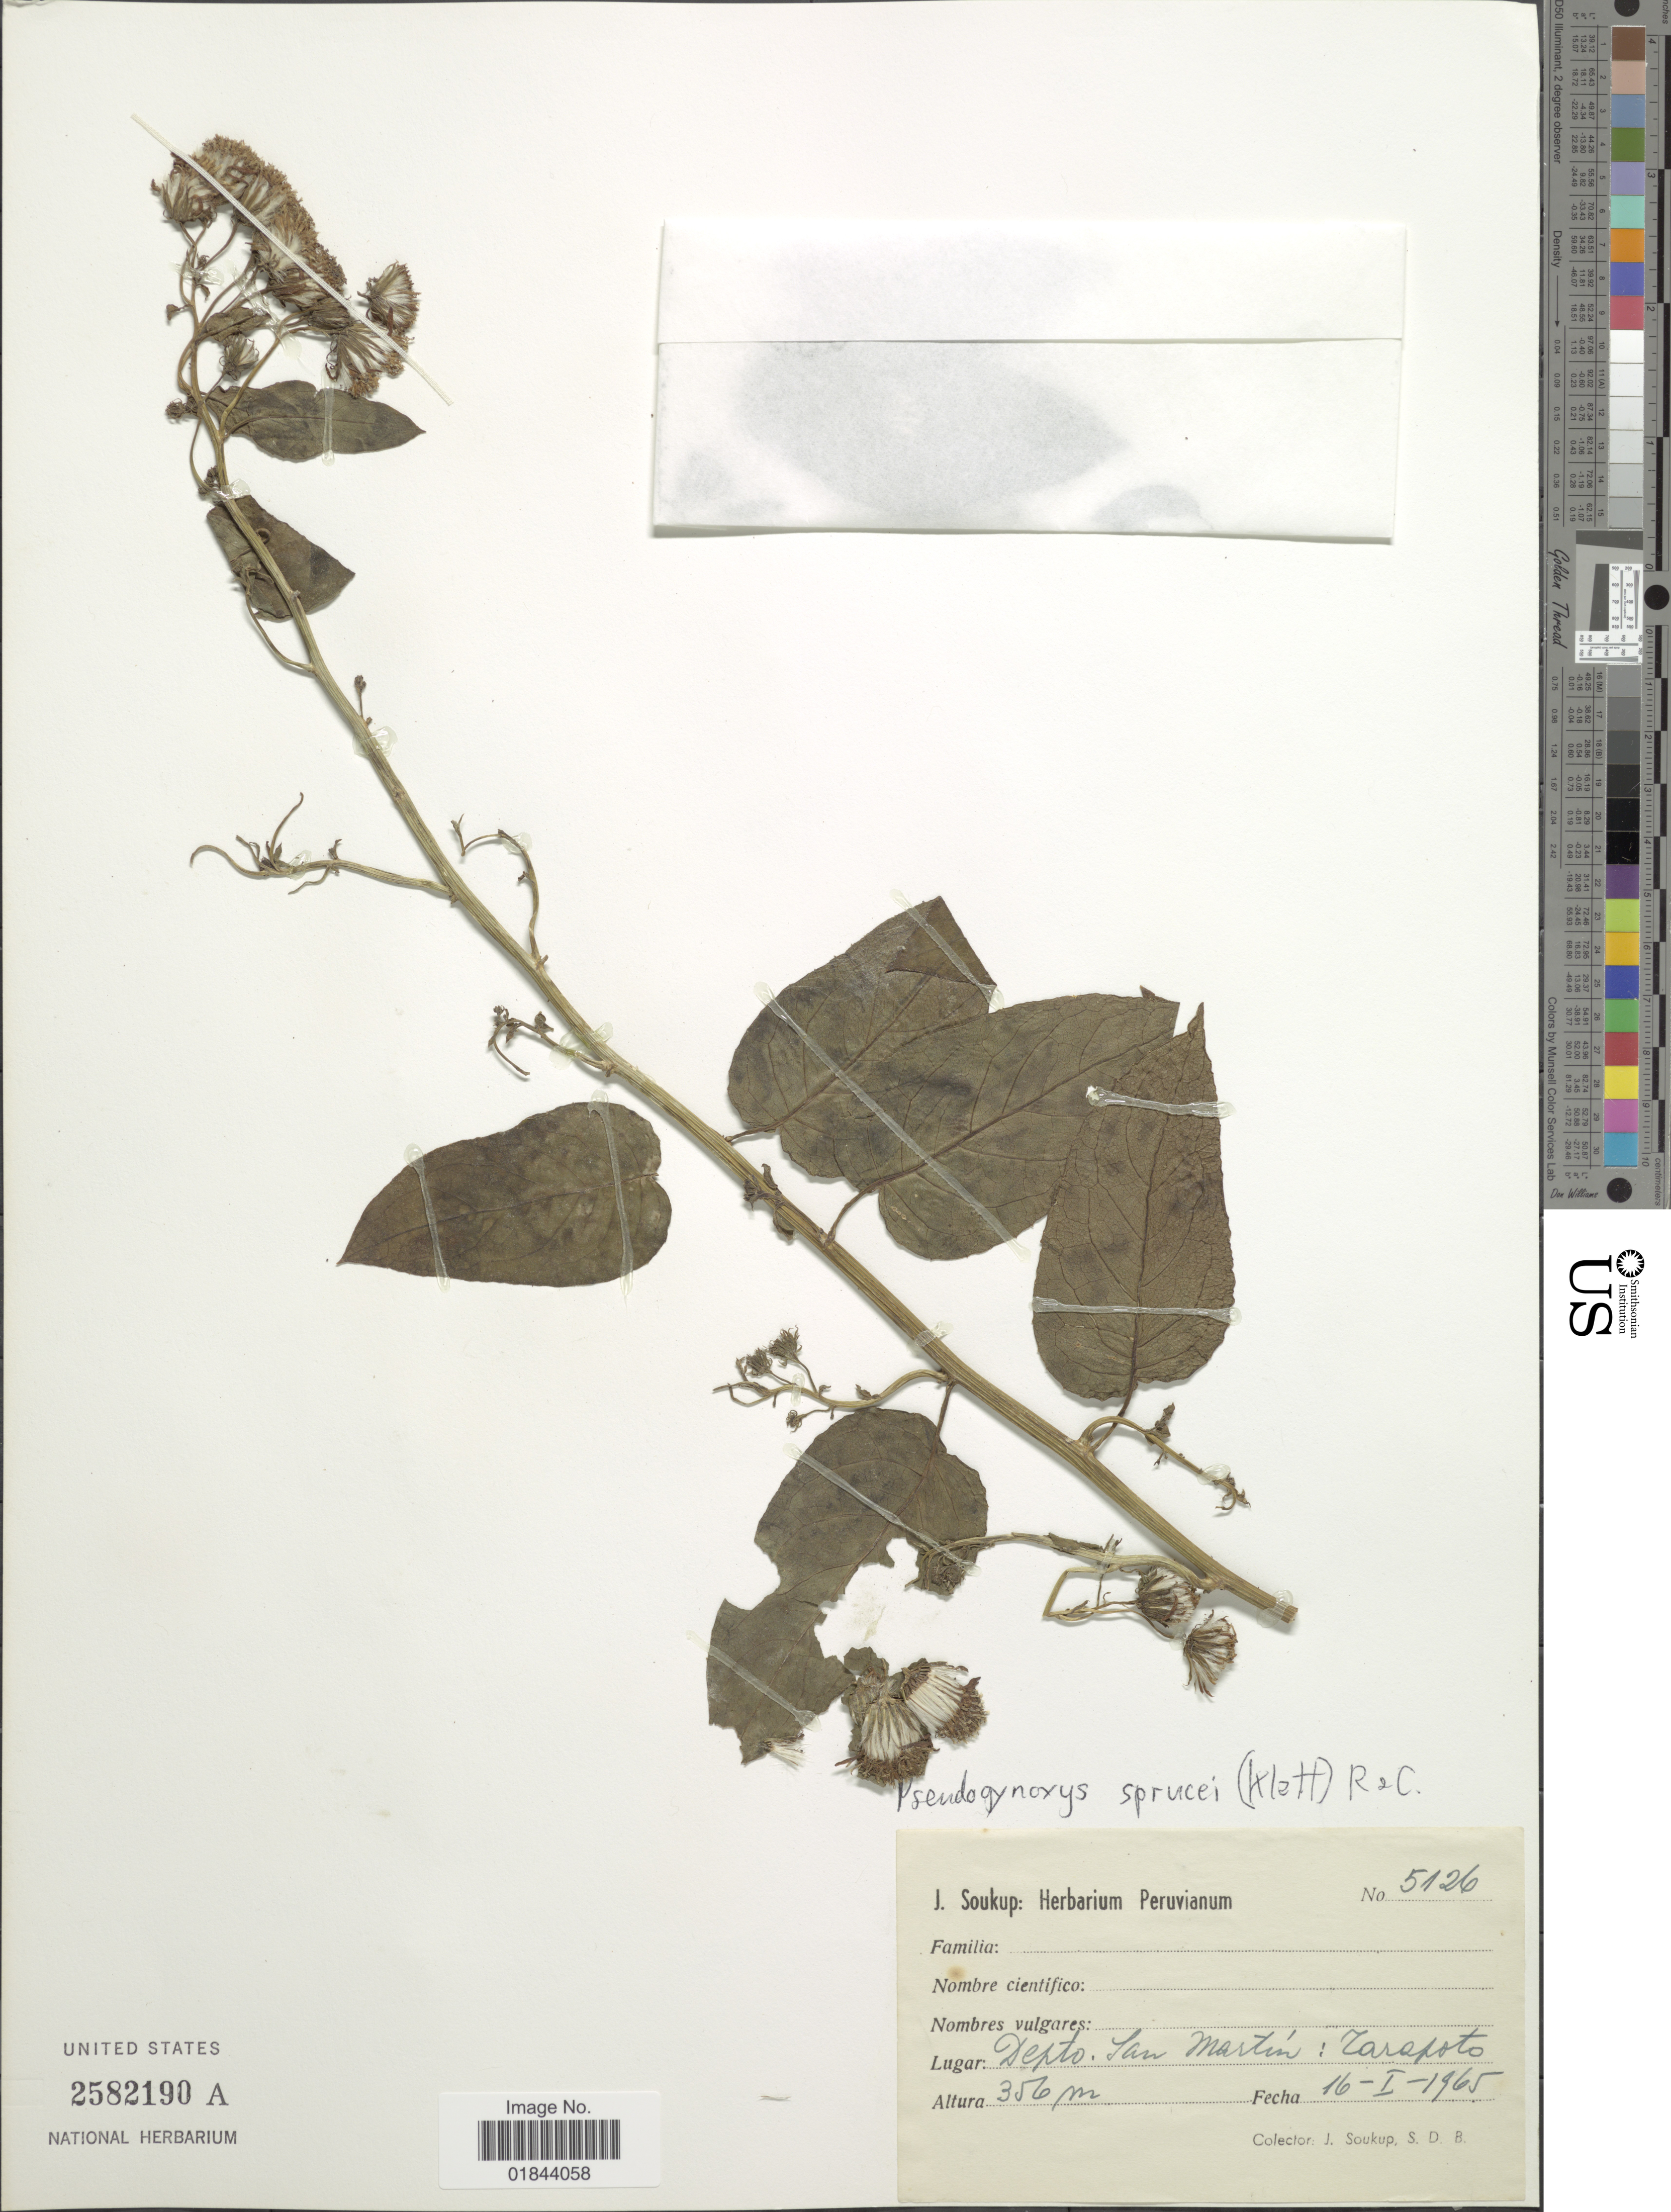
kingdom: Plantae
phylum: Tracheophyta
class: Magnoliopsida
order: Asterales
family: Asteraceae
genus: Pseudogynoxys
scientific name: Pseudogynoxys poeppigii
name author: (DC.) H. Rob. & Cuatrec.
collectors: J. Soukup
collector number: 5126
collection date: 1965-01-16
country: Peru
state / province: San Martín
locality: Tarapoto, Depto. San Martín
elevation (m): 356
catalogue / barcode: US 2582190A